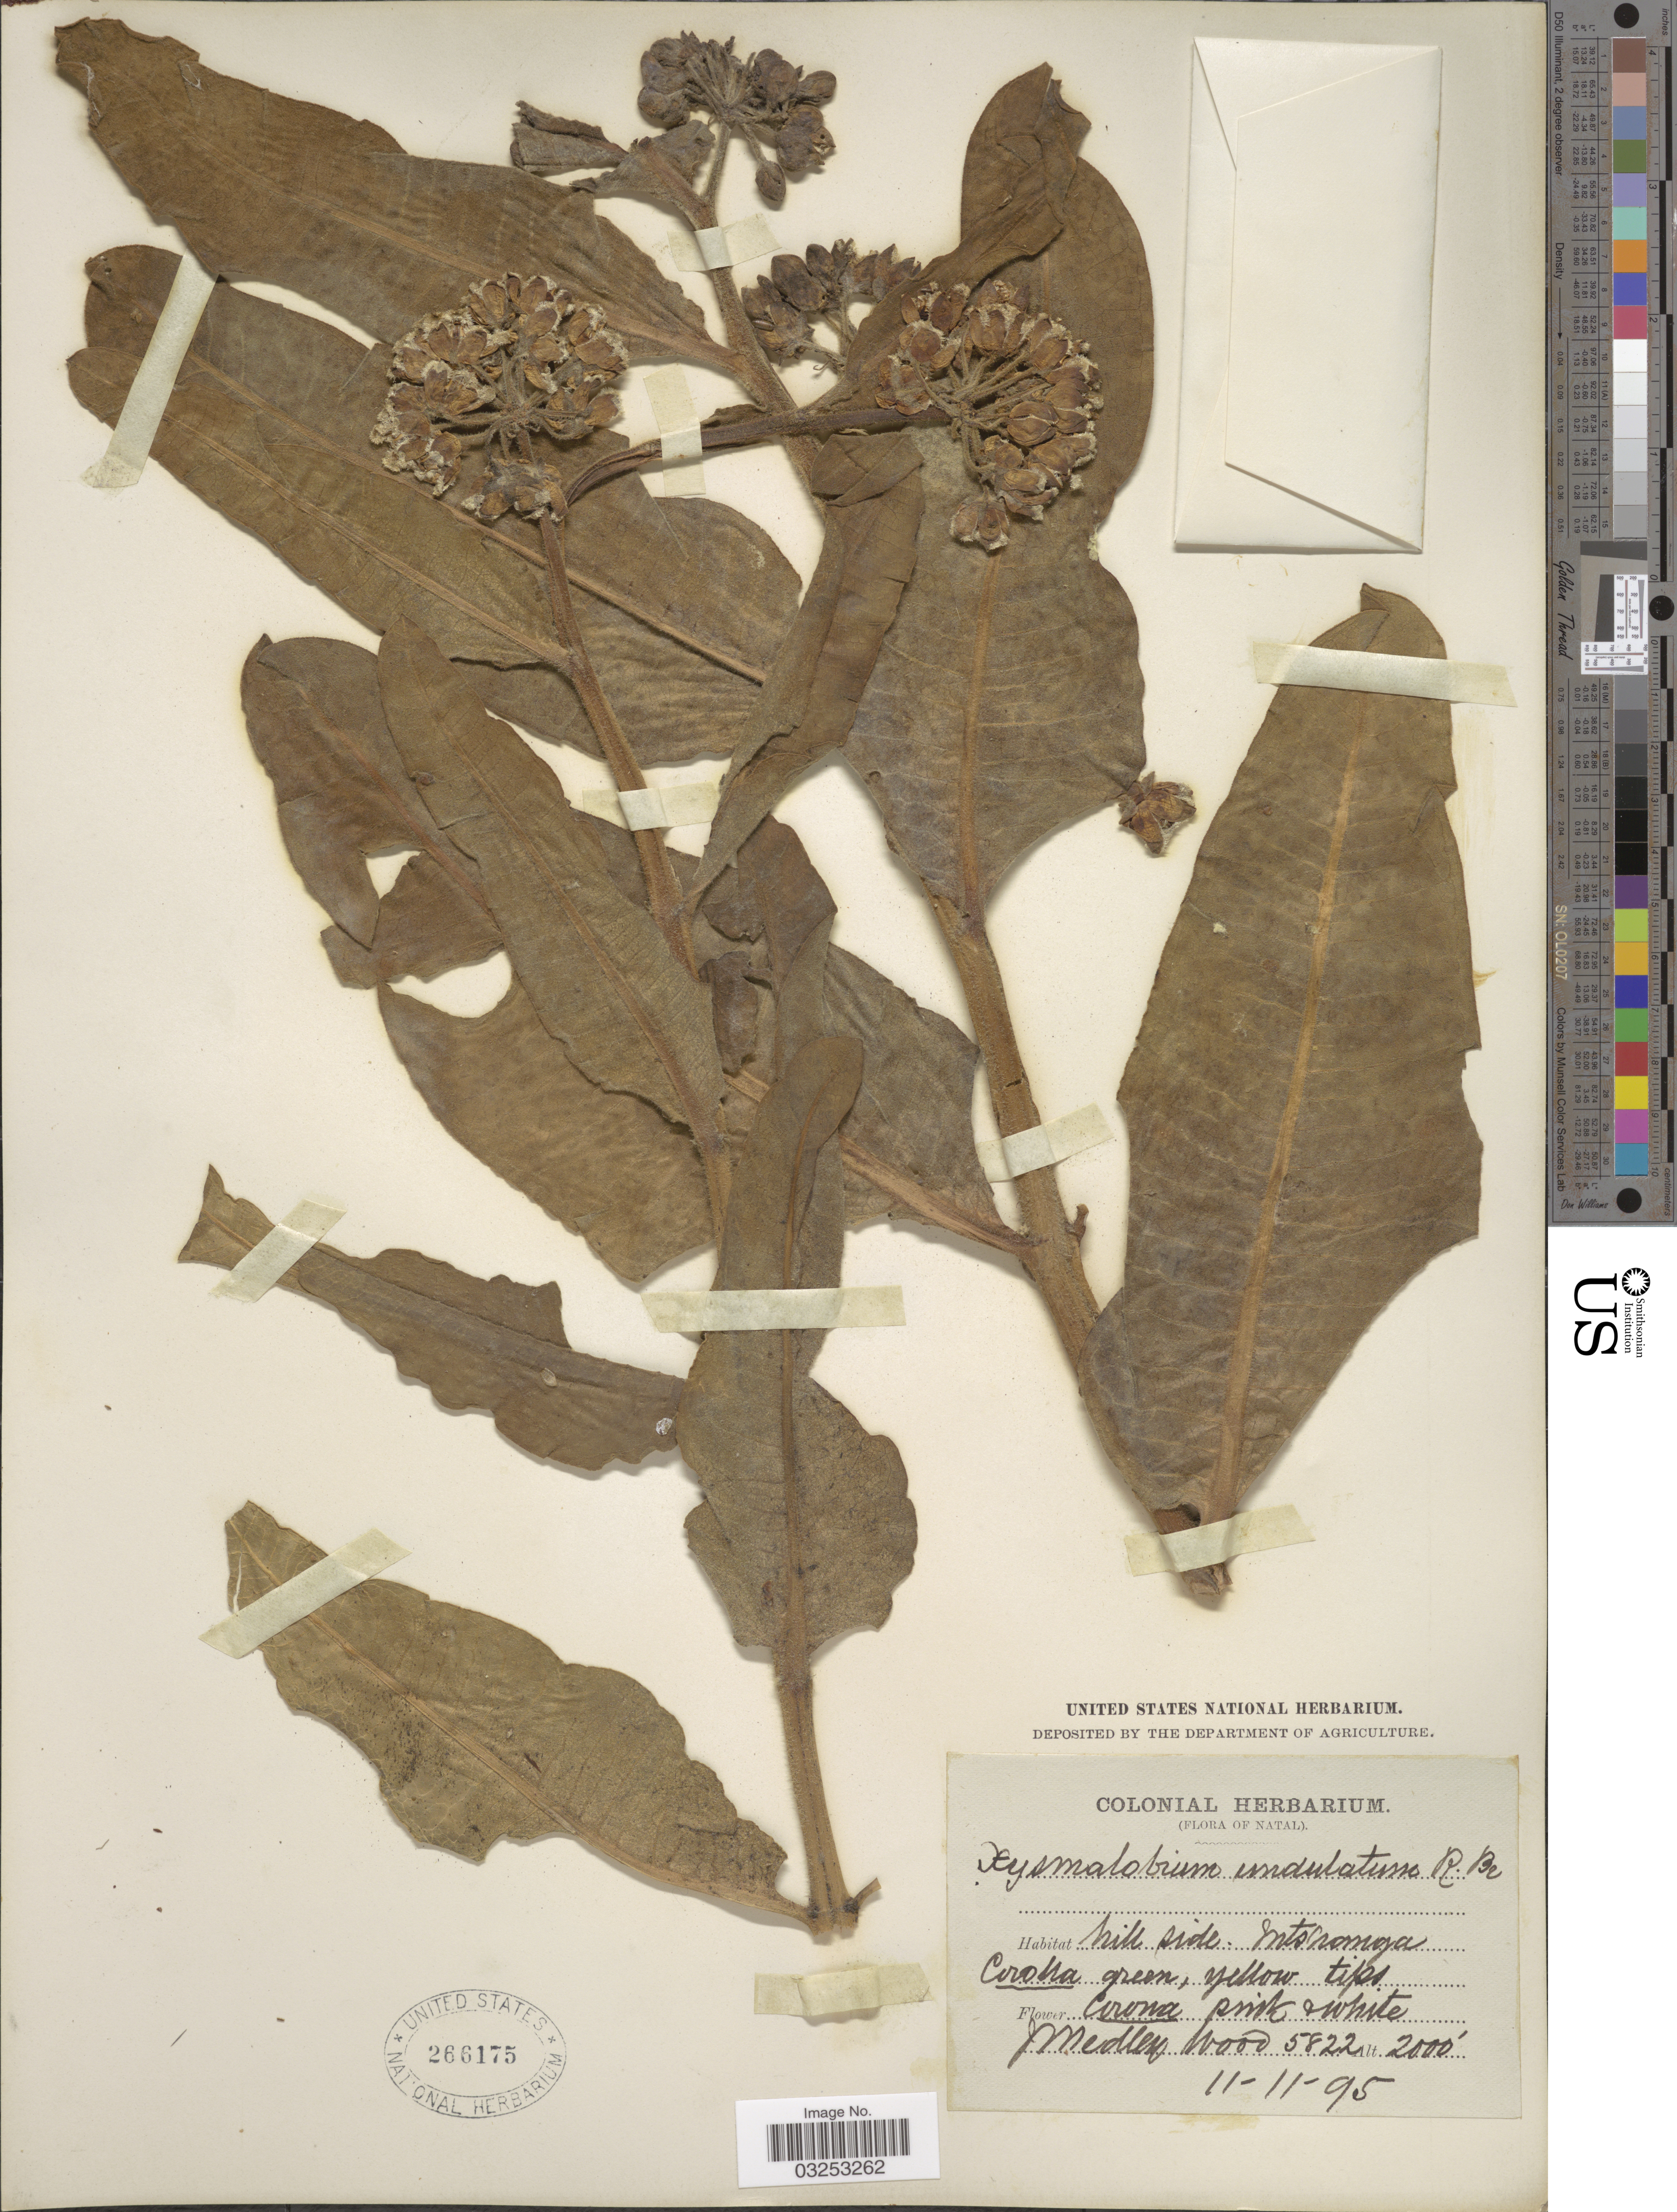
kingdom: Plantae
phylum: Tracheophyta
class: Magnoliopsida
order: Gentianales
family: Apocynaceae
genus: Xysmalobium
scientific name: Xysmalobium undulatum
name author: (L.) W.T. Aiton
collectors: J. Medley Wood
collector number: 5822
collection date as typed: Transcribed d/m/y: 11/11/95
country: South Africa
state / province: KwaZulu-Natal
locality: Natal. Hill side. Mts Ranga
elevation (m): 610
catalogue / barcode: US 266175